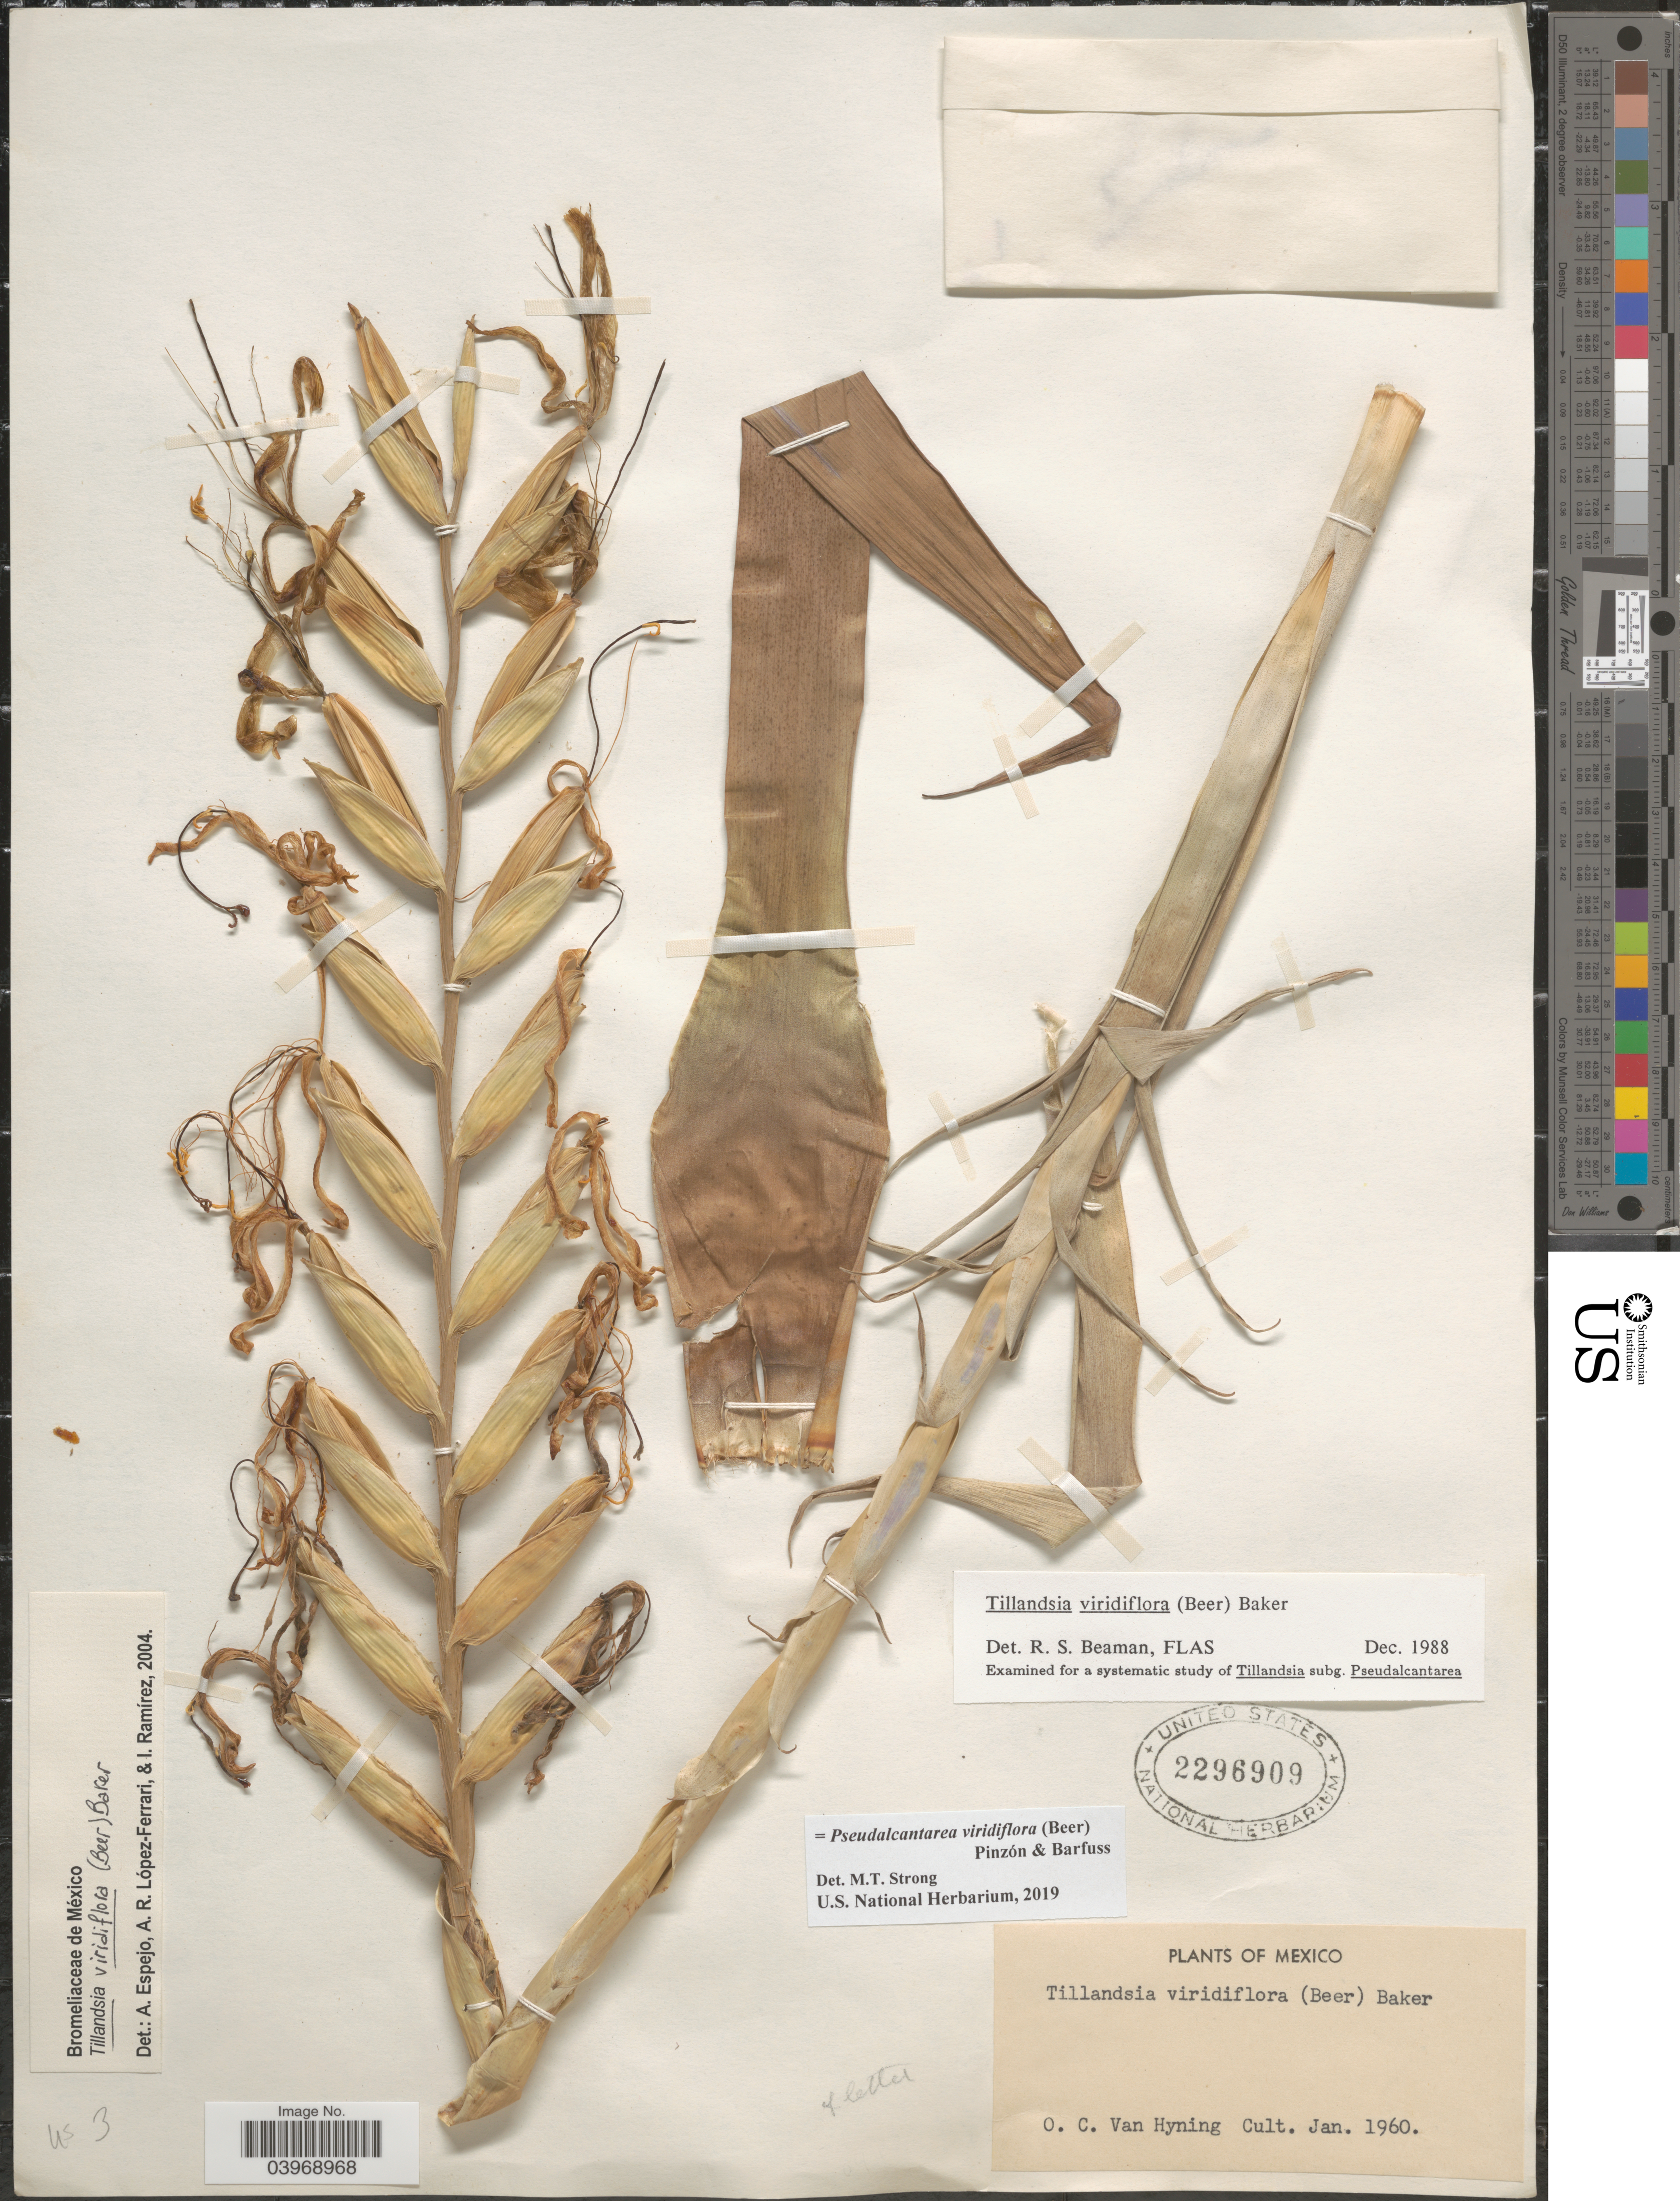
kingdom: Plantae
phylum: Tracheophyta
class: Liliopsida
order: Poales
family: Bromeliaceae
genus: Pseudalcantarea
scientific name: Pseudalcantarea viridiflora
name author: (Beer) Pinzón & Barfuss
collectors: O. Van Hyning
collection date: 1960-01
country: Mexico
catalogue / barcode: US 2296909